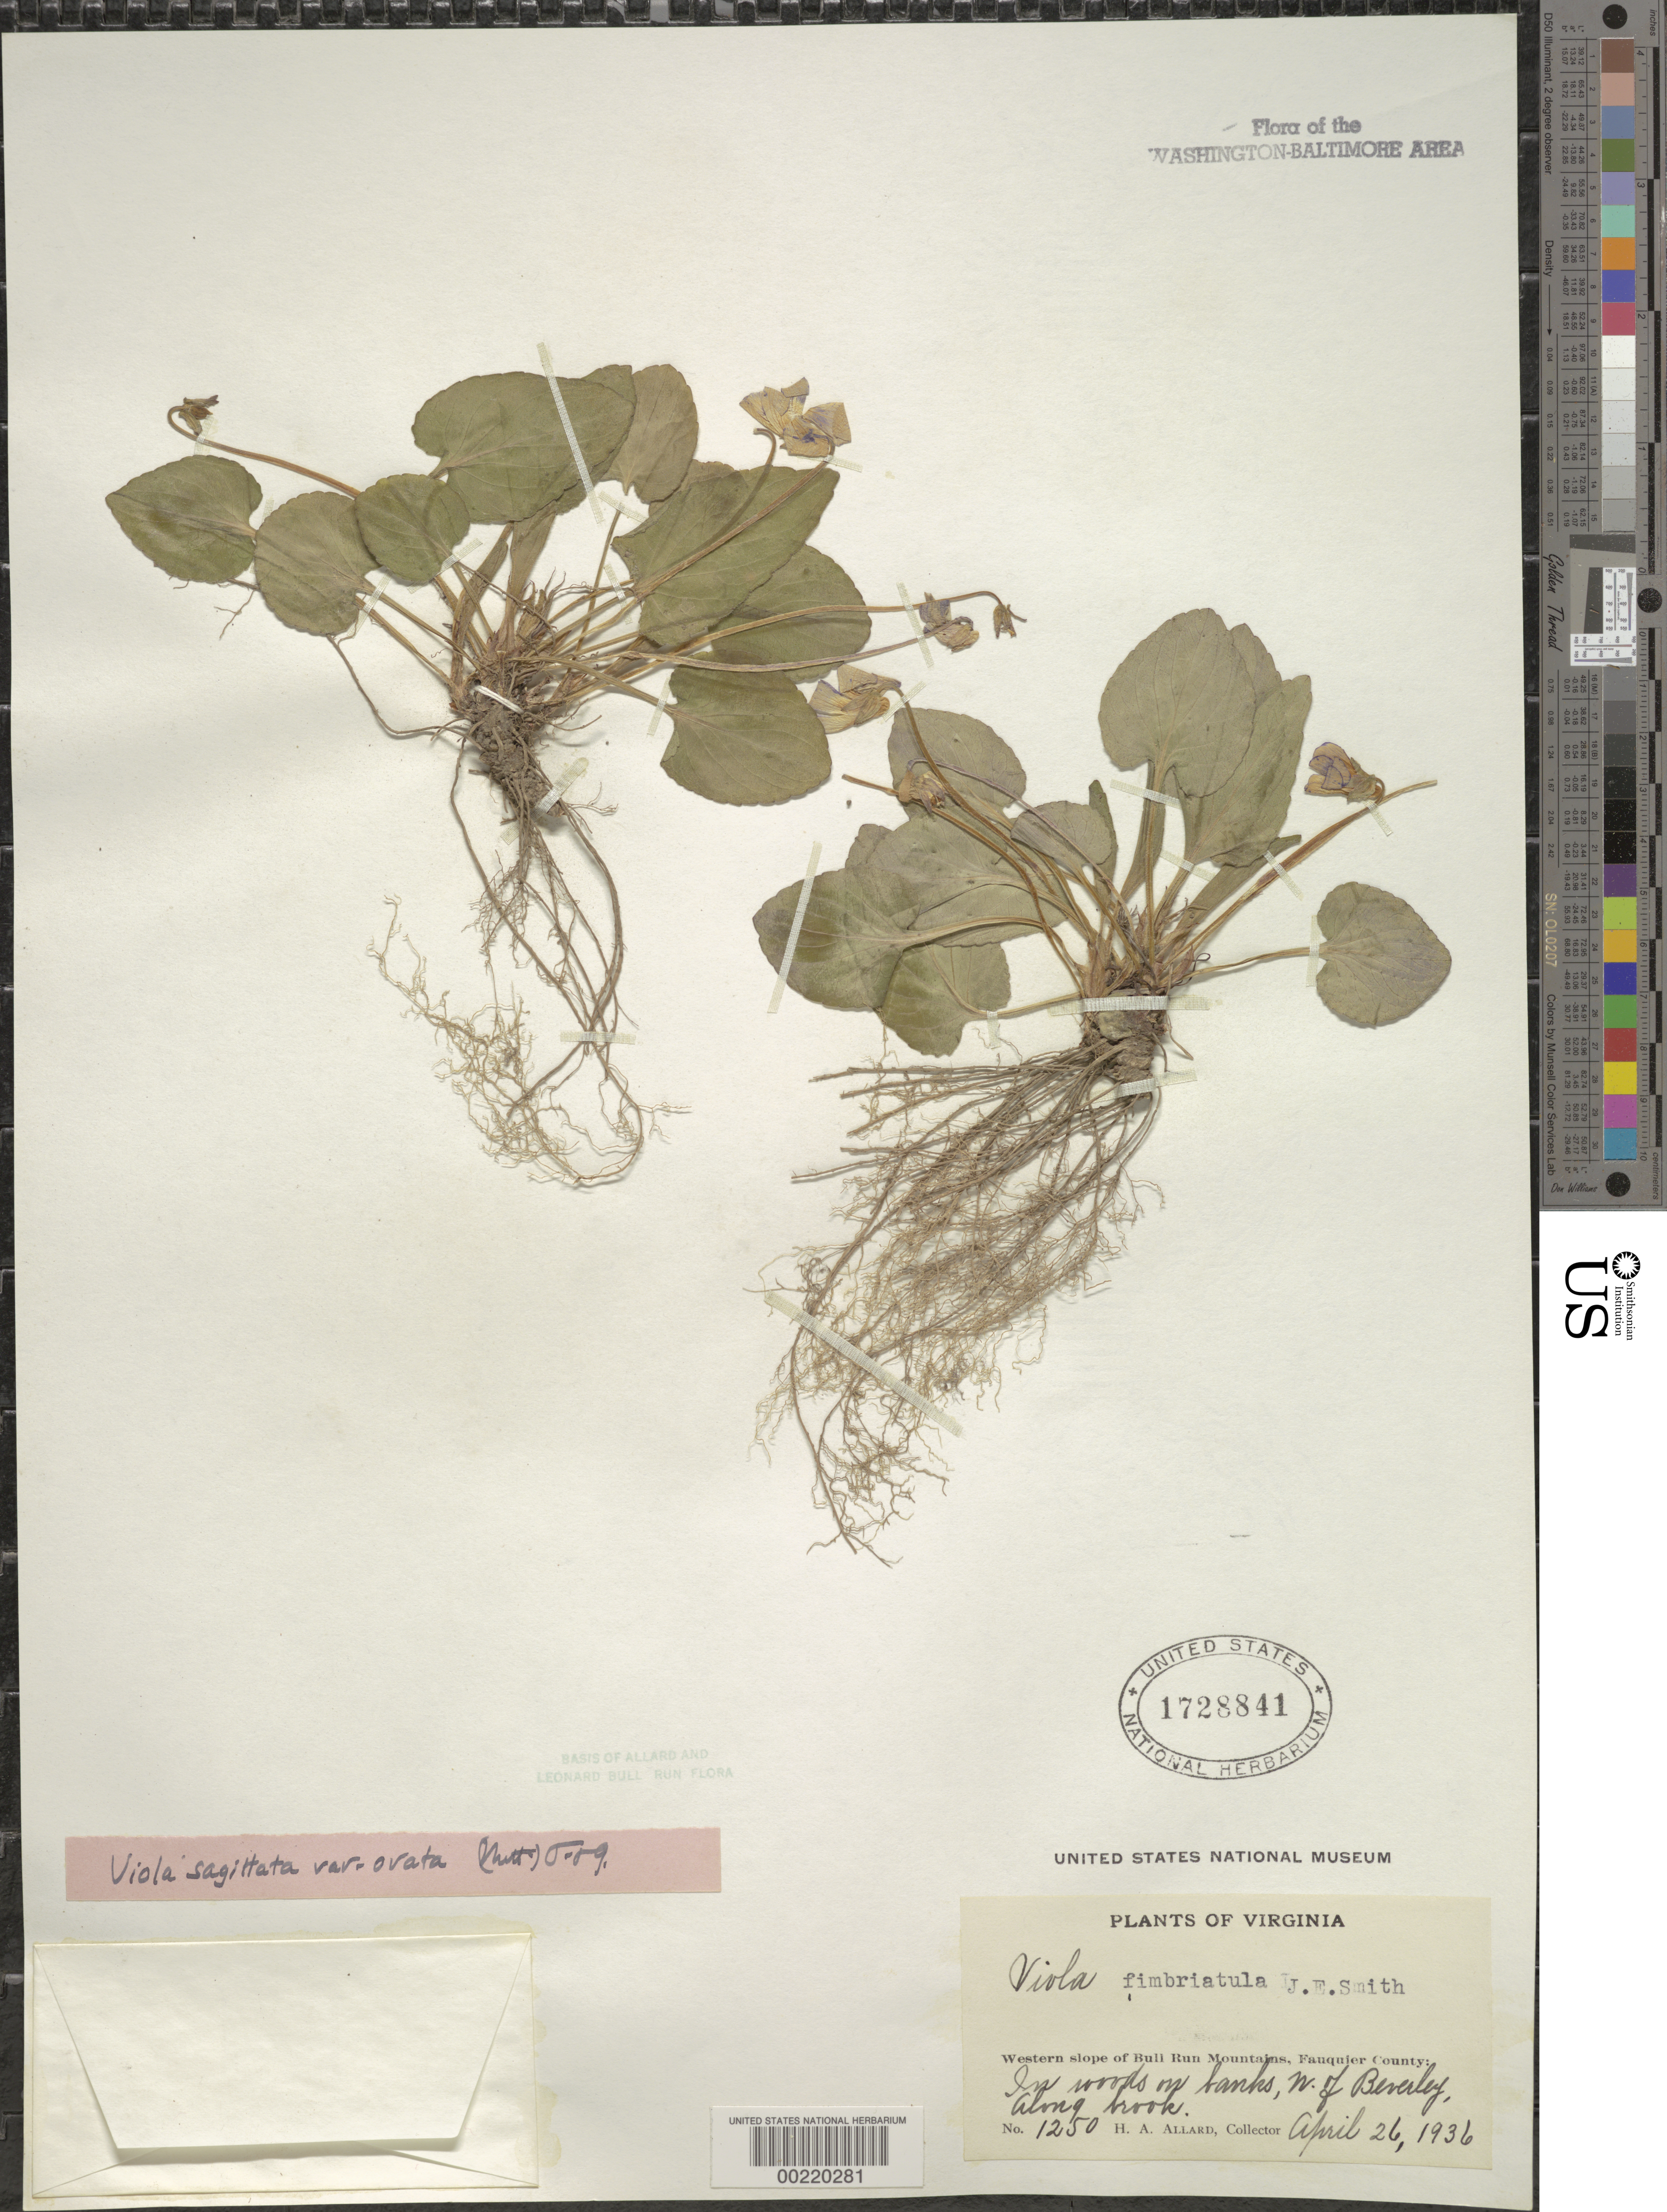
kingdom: Plantae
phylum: Tracheophyta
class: Magnoliopsida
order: Malpighiales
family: Violaceae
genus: Viola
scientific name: Viola sagittata var. ovata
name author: (Nutt.) Torr. & A. Gray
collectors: H. A. Allard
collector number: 1250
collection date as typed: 26 Apr 1936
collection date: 1936-04-26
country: United States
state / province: Virginia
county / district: Fauquier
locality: Western Slope of Bull Run Mountains, North of Beverley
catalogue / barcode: US 1728841